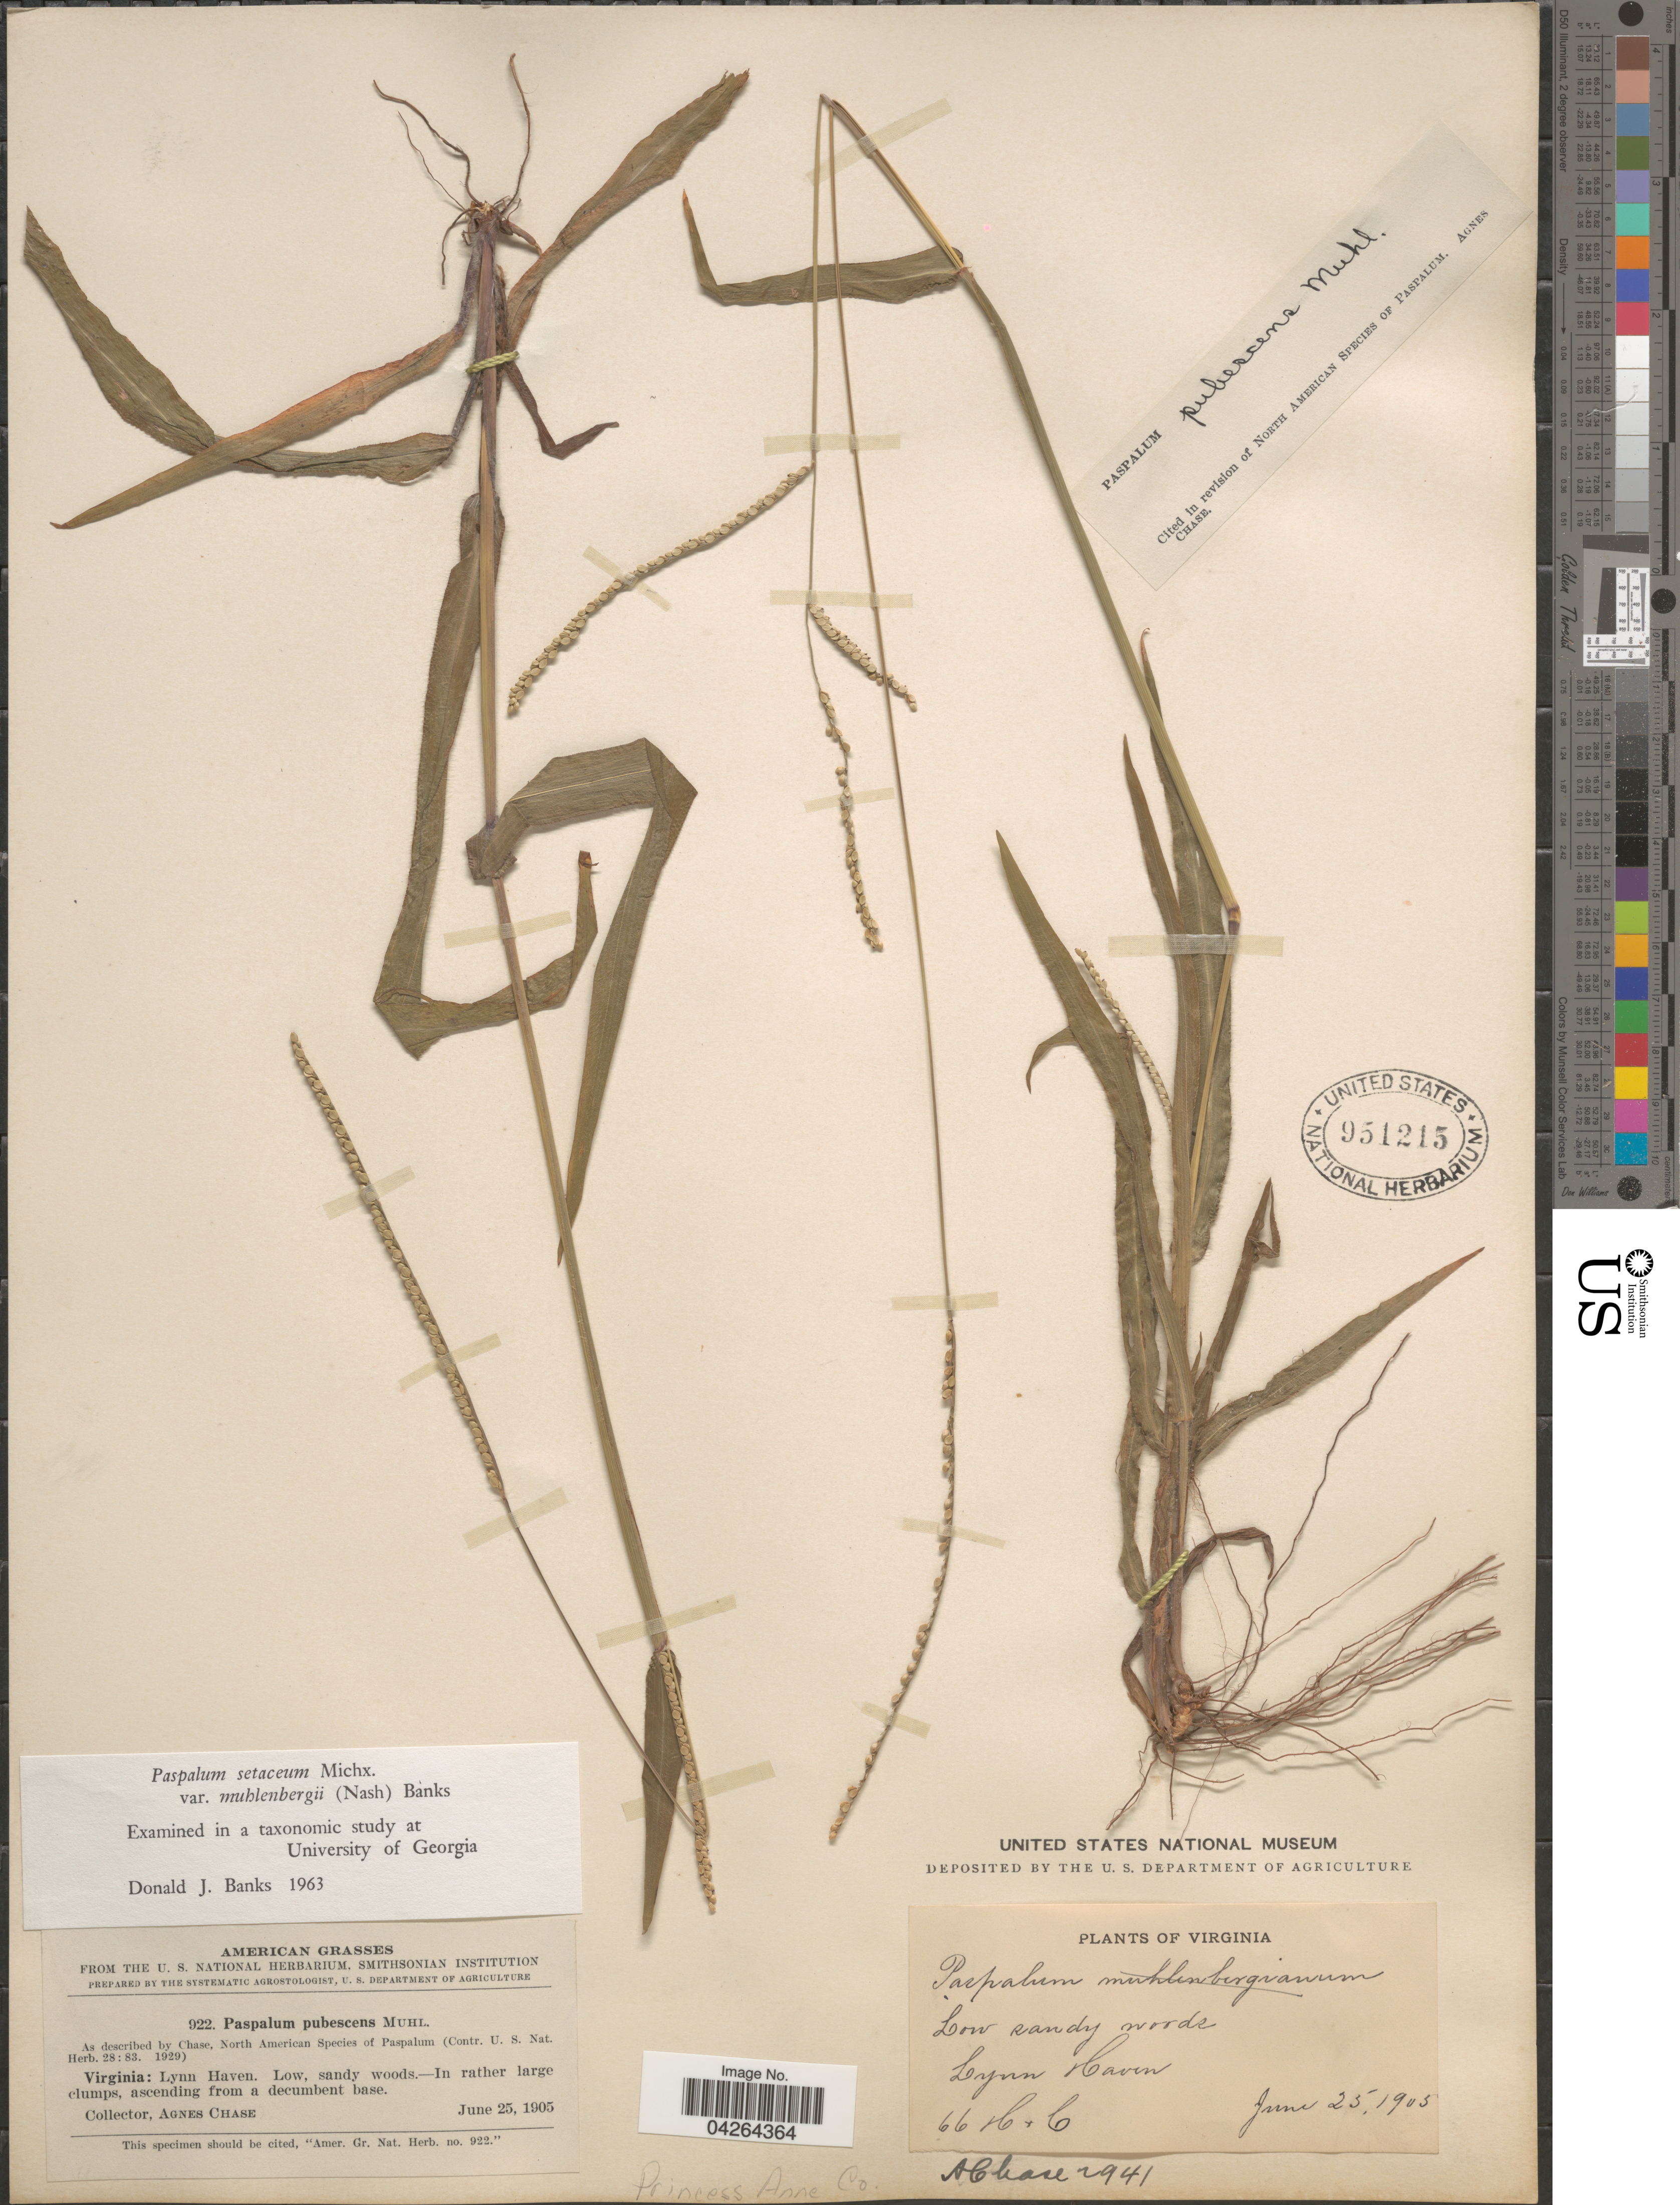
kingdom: Plantae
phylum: Tracheophyta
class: Liliopsida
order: Poales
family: Poaceae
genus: Paspalum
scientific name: Paspalum setaceum var. muhlenbergii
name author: (Nash) D.J. Banks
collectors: A. Chase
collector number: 922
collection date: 1905-06-25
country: United States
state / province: Virginia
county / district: City of Virginia Beach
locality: Lynn Haven. Princess Anne Co.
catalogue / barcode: US 951215